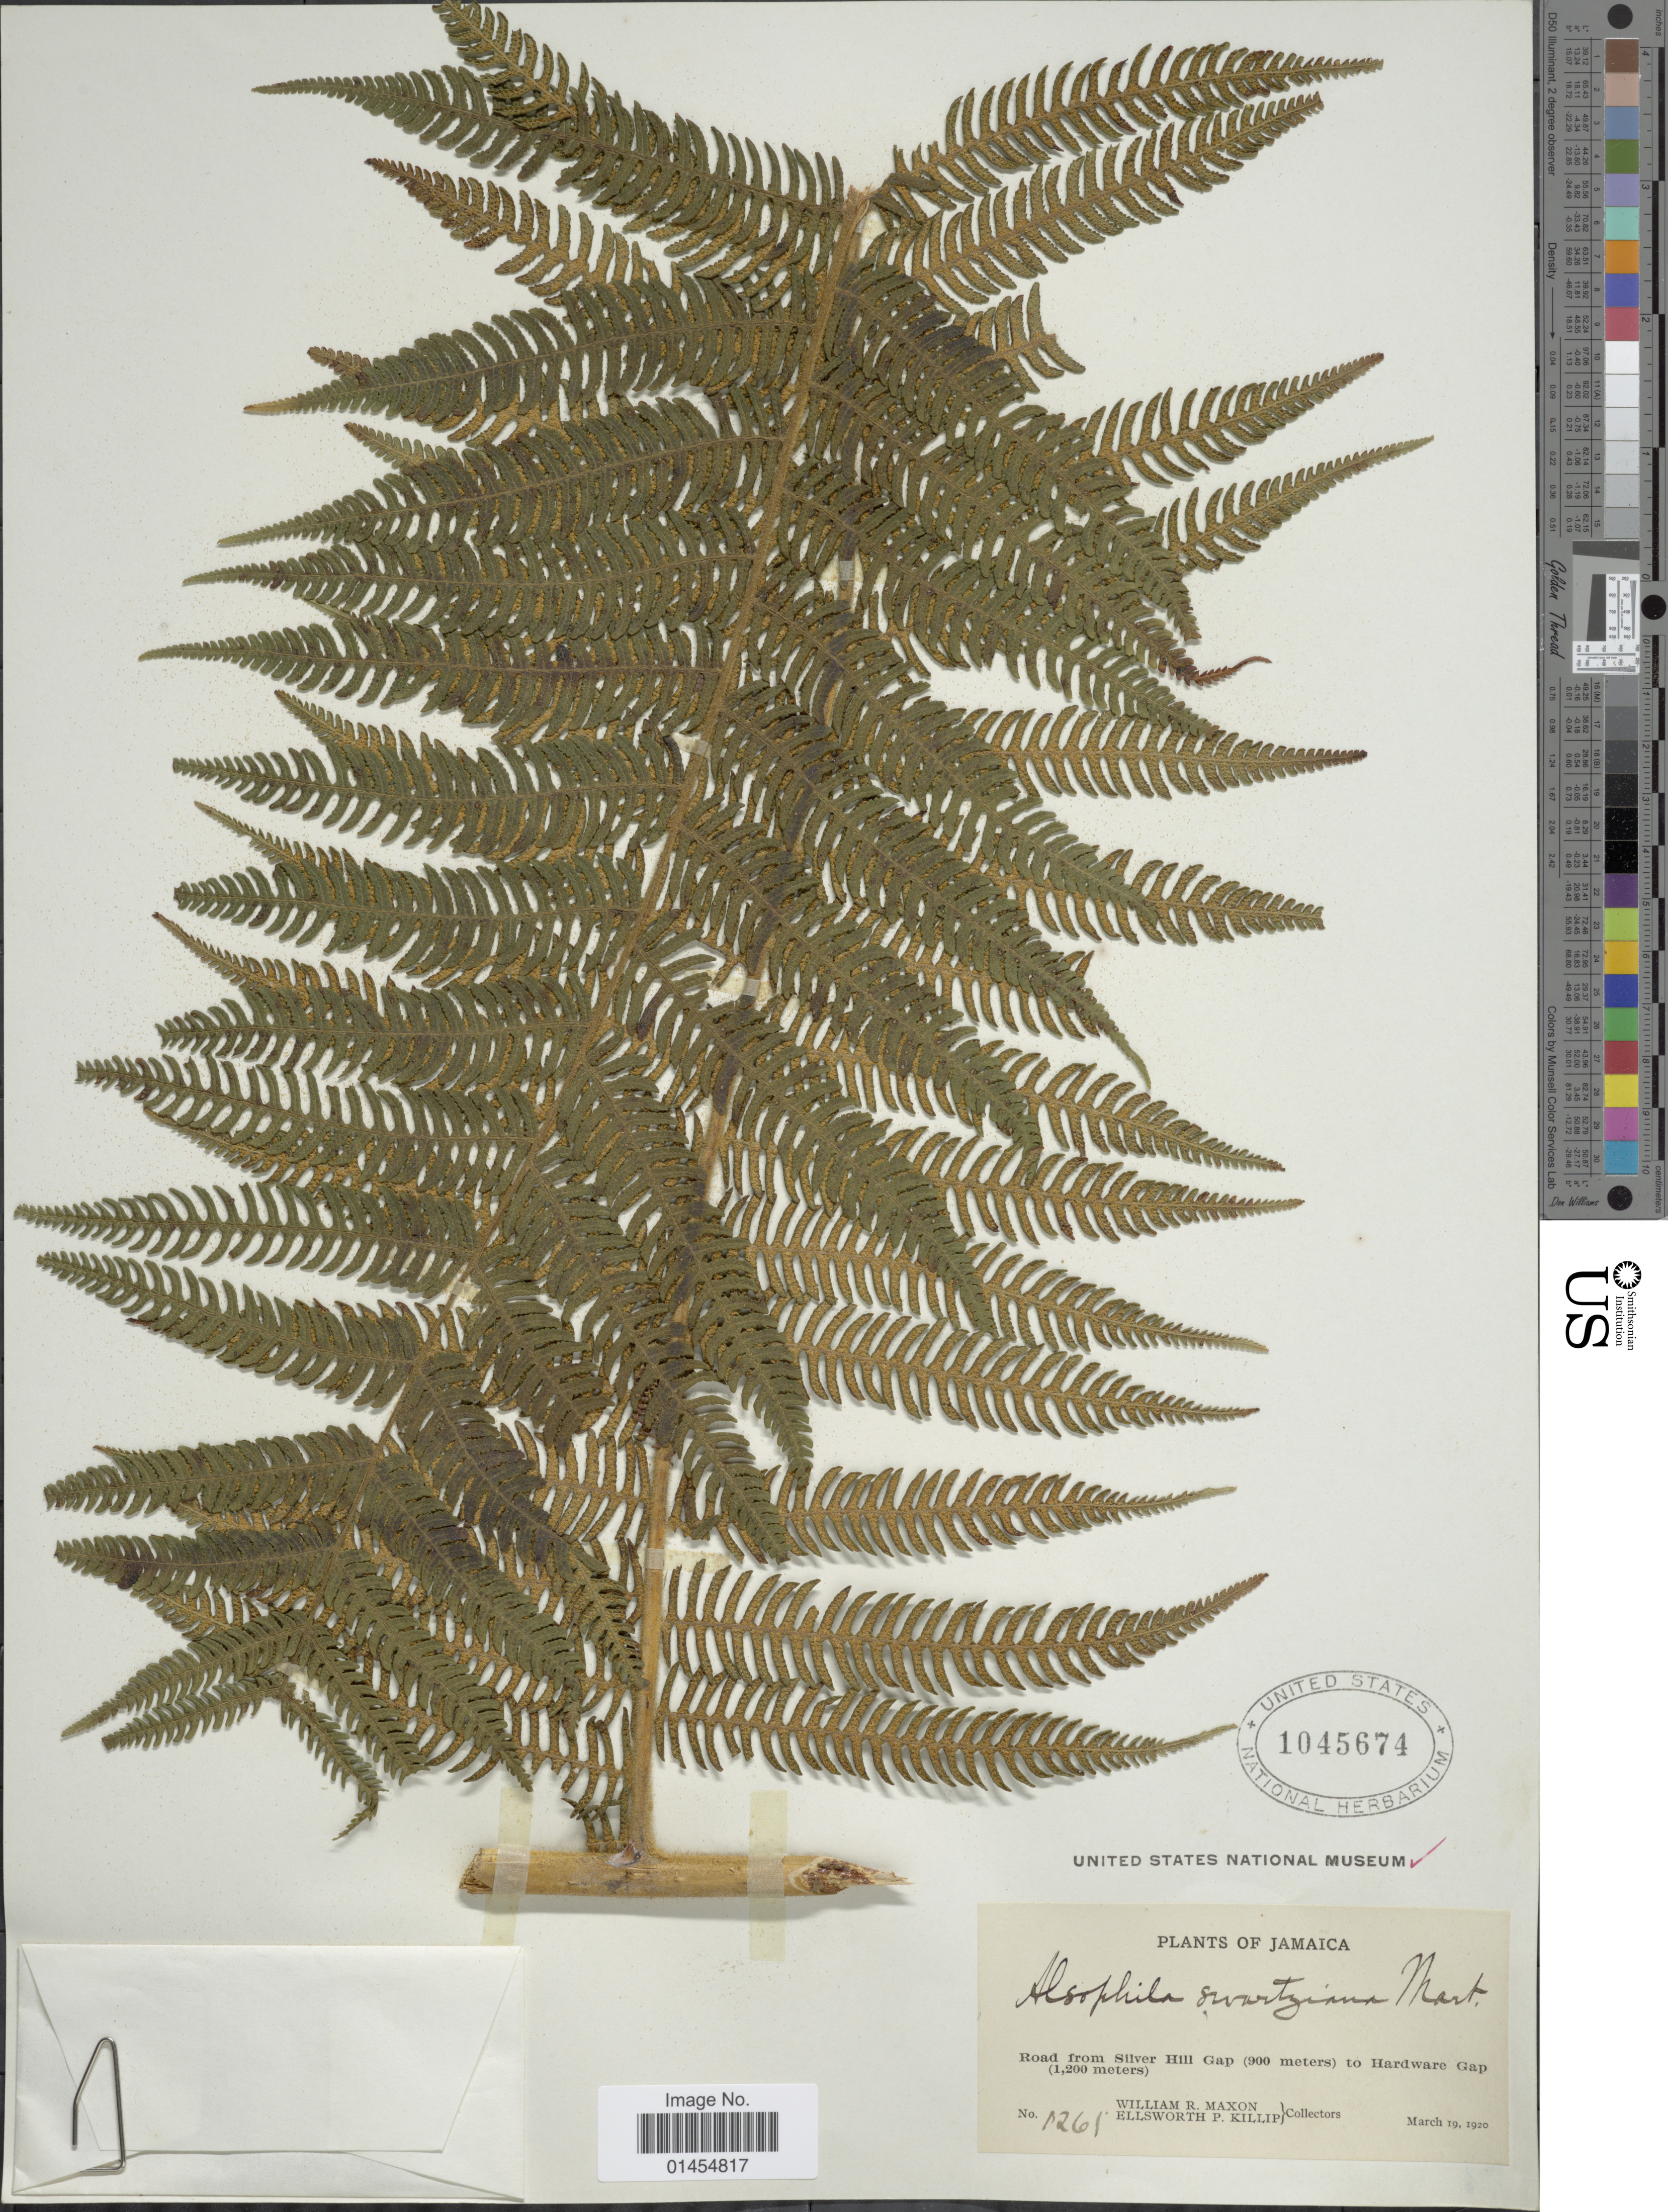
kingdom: Plantae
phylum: Tracheophyta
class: Polypodiopsida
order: Cyatheales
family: Cyatheaceae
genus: Alsophila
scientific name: Alsophila swartziana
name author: Mart.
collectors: W. R. Maxon & E. P. Killip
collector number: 1261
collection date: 1920-03-19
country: Jamaica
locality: Road from Silver Hill Gap to Hardware Gap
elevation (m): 900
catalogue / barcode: US 1045674